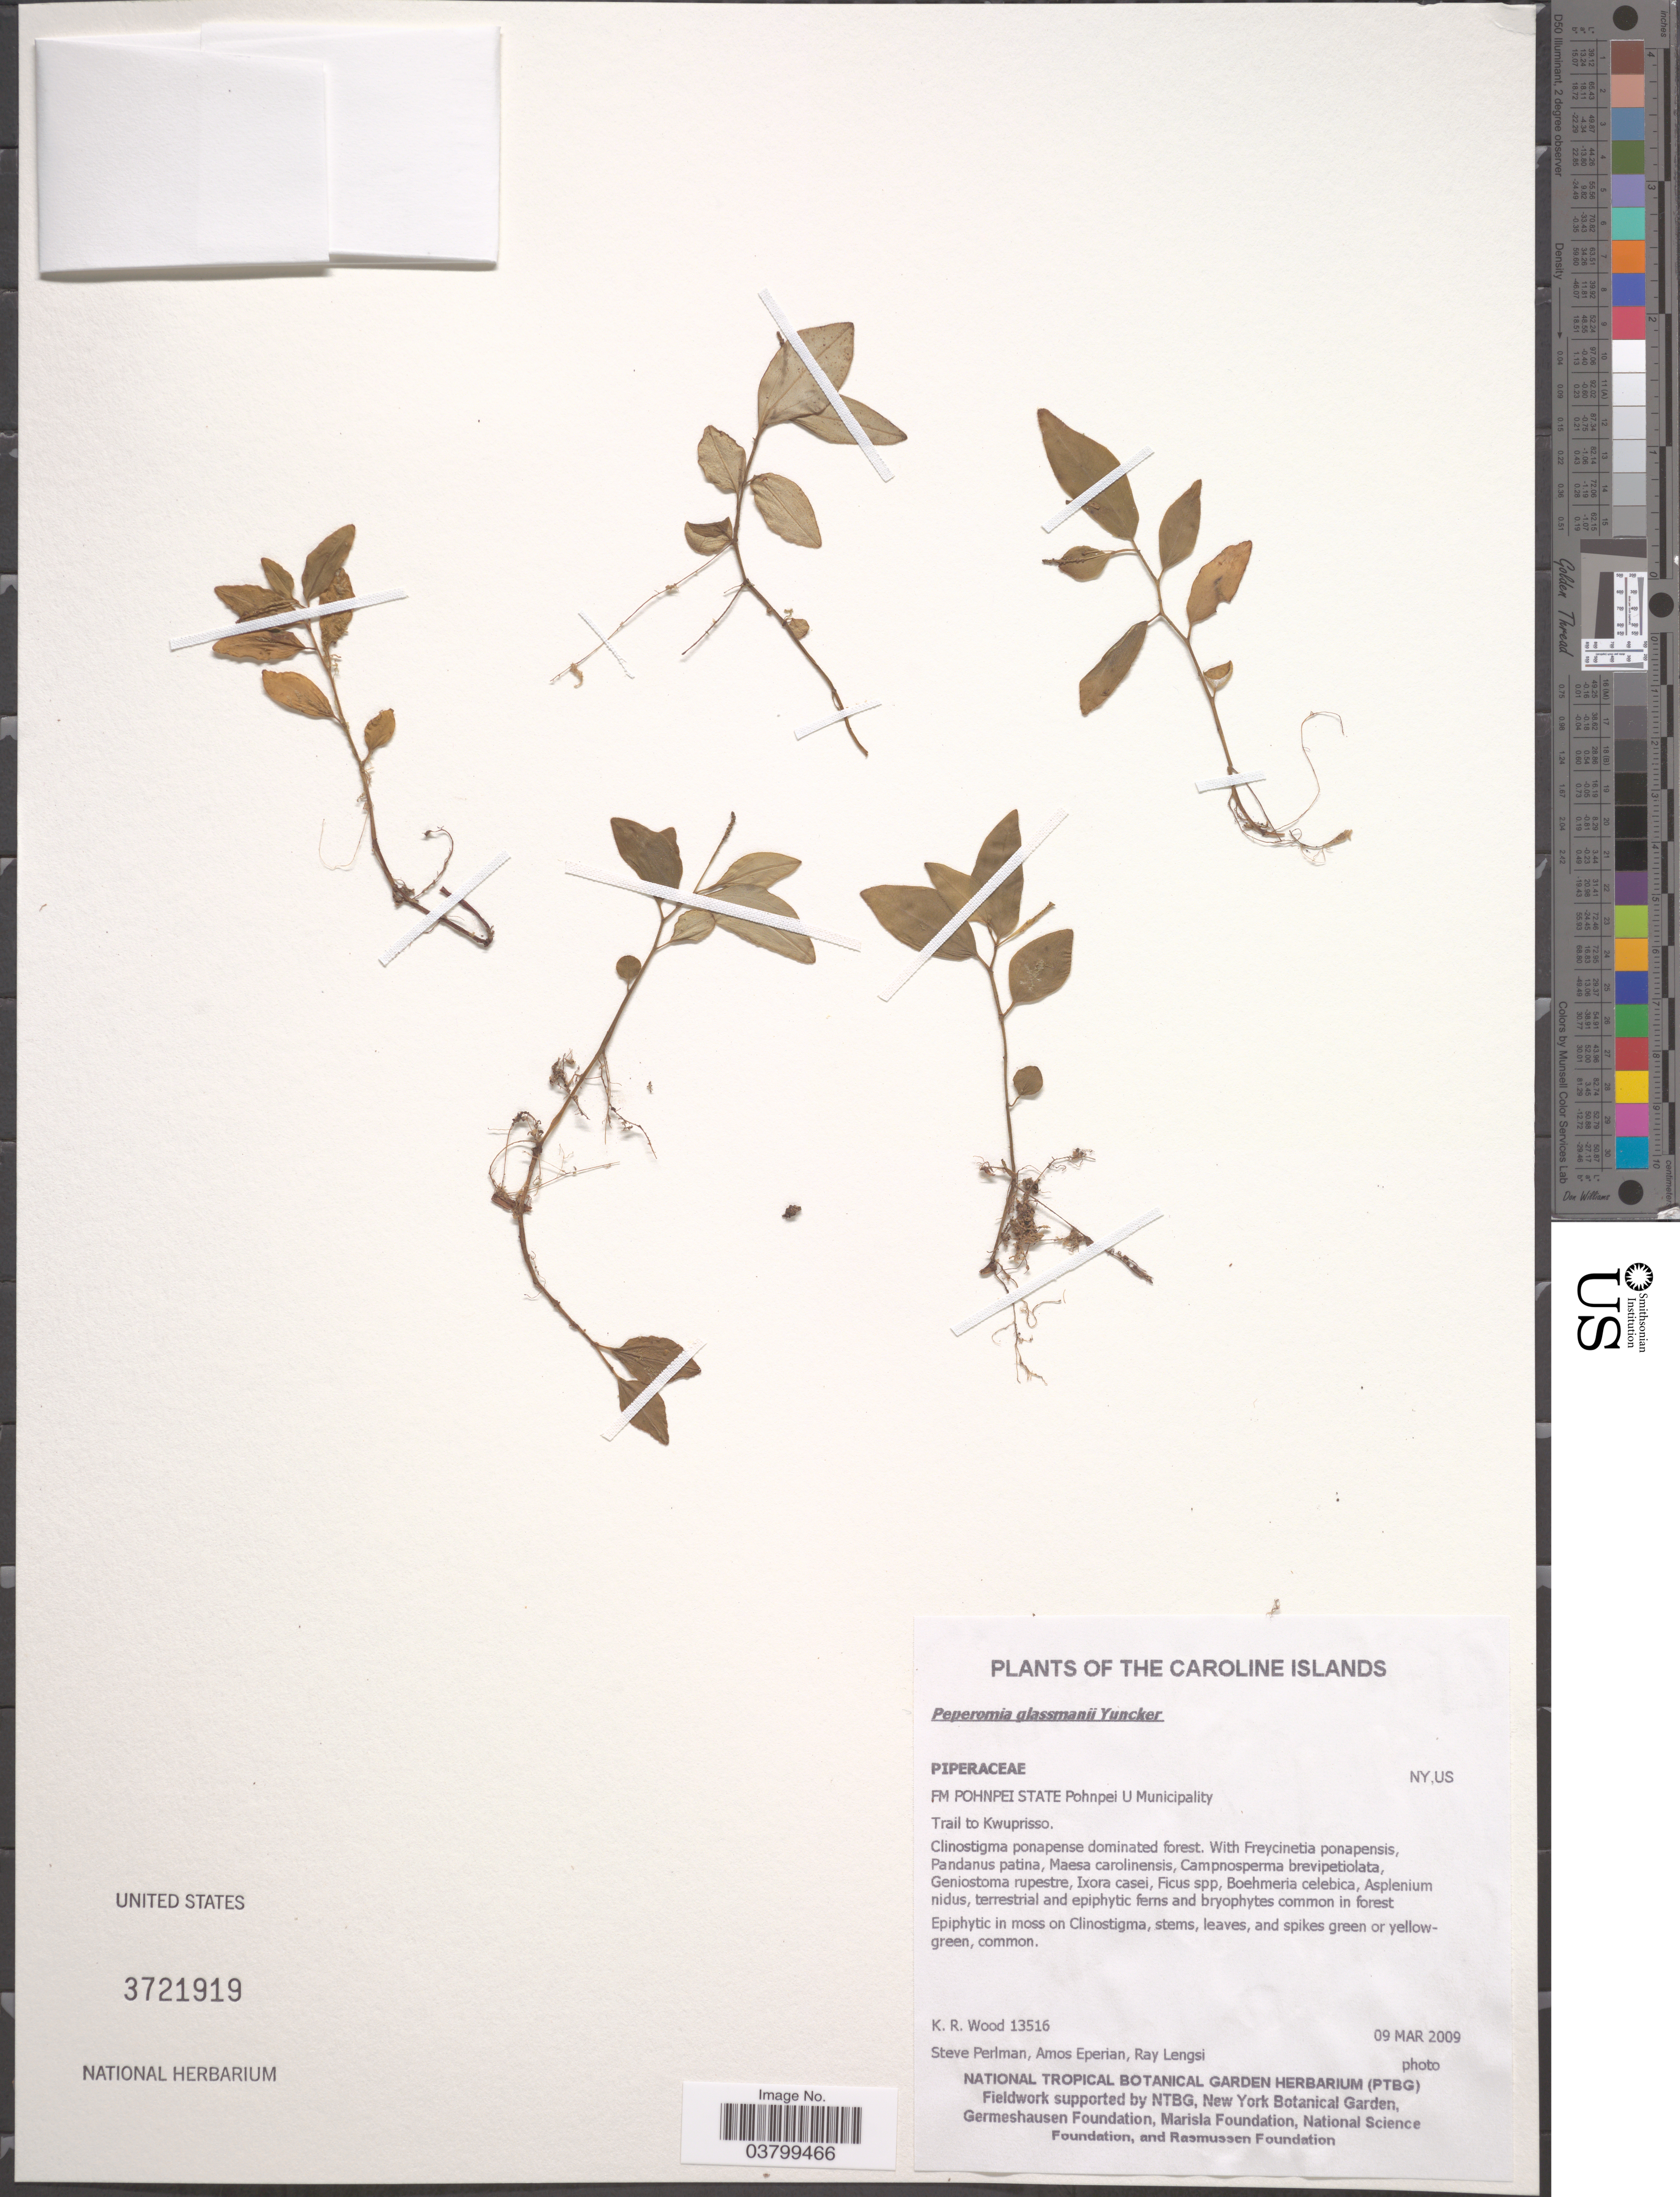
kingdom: Plantae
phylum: Tracheophyta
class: Magnoliopsida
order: Piperales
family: Piperaceae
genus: Peperomia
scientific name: Peperomia glassmanii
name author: Yunck.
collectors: K. R. Wood, S. Perlman, A. Eperian & R. Lengsi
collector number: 13516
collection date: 2009-03-09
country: Micronesia, Federated States of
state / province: Pohnpei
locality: The Caroline Islands. FM Pohnpei State Pohnpei U Municipality. Trail to Kwuprisso.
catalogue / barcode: US 3721919